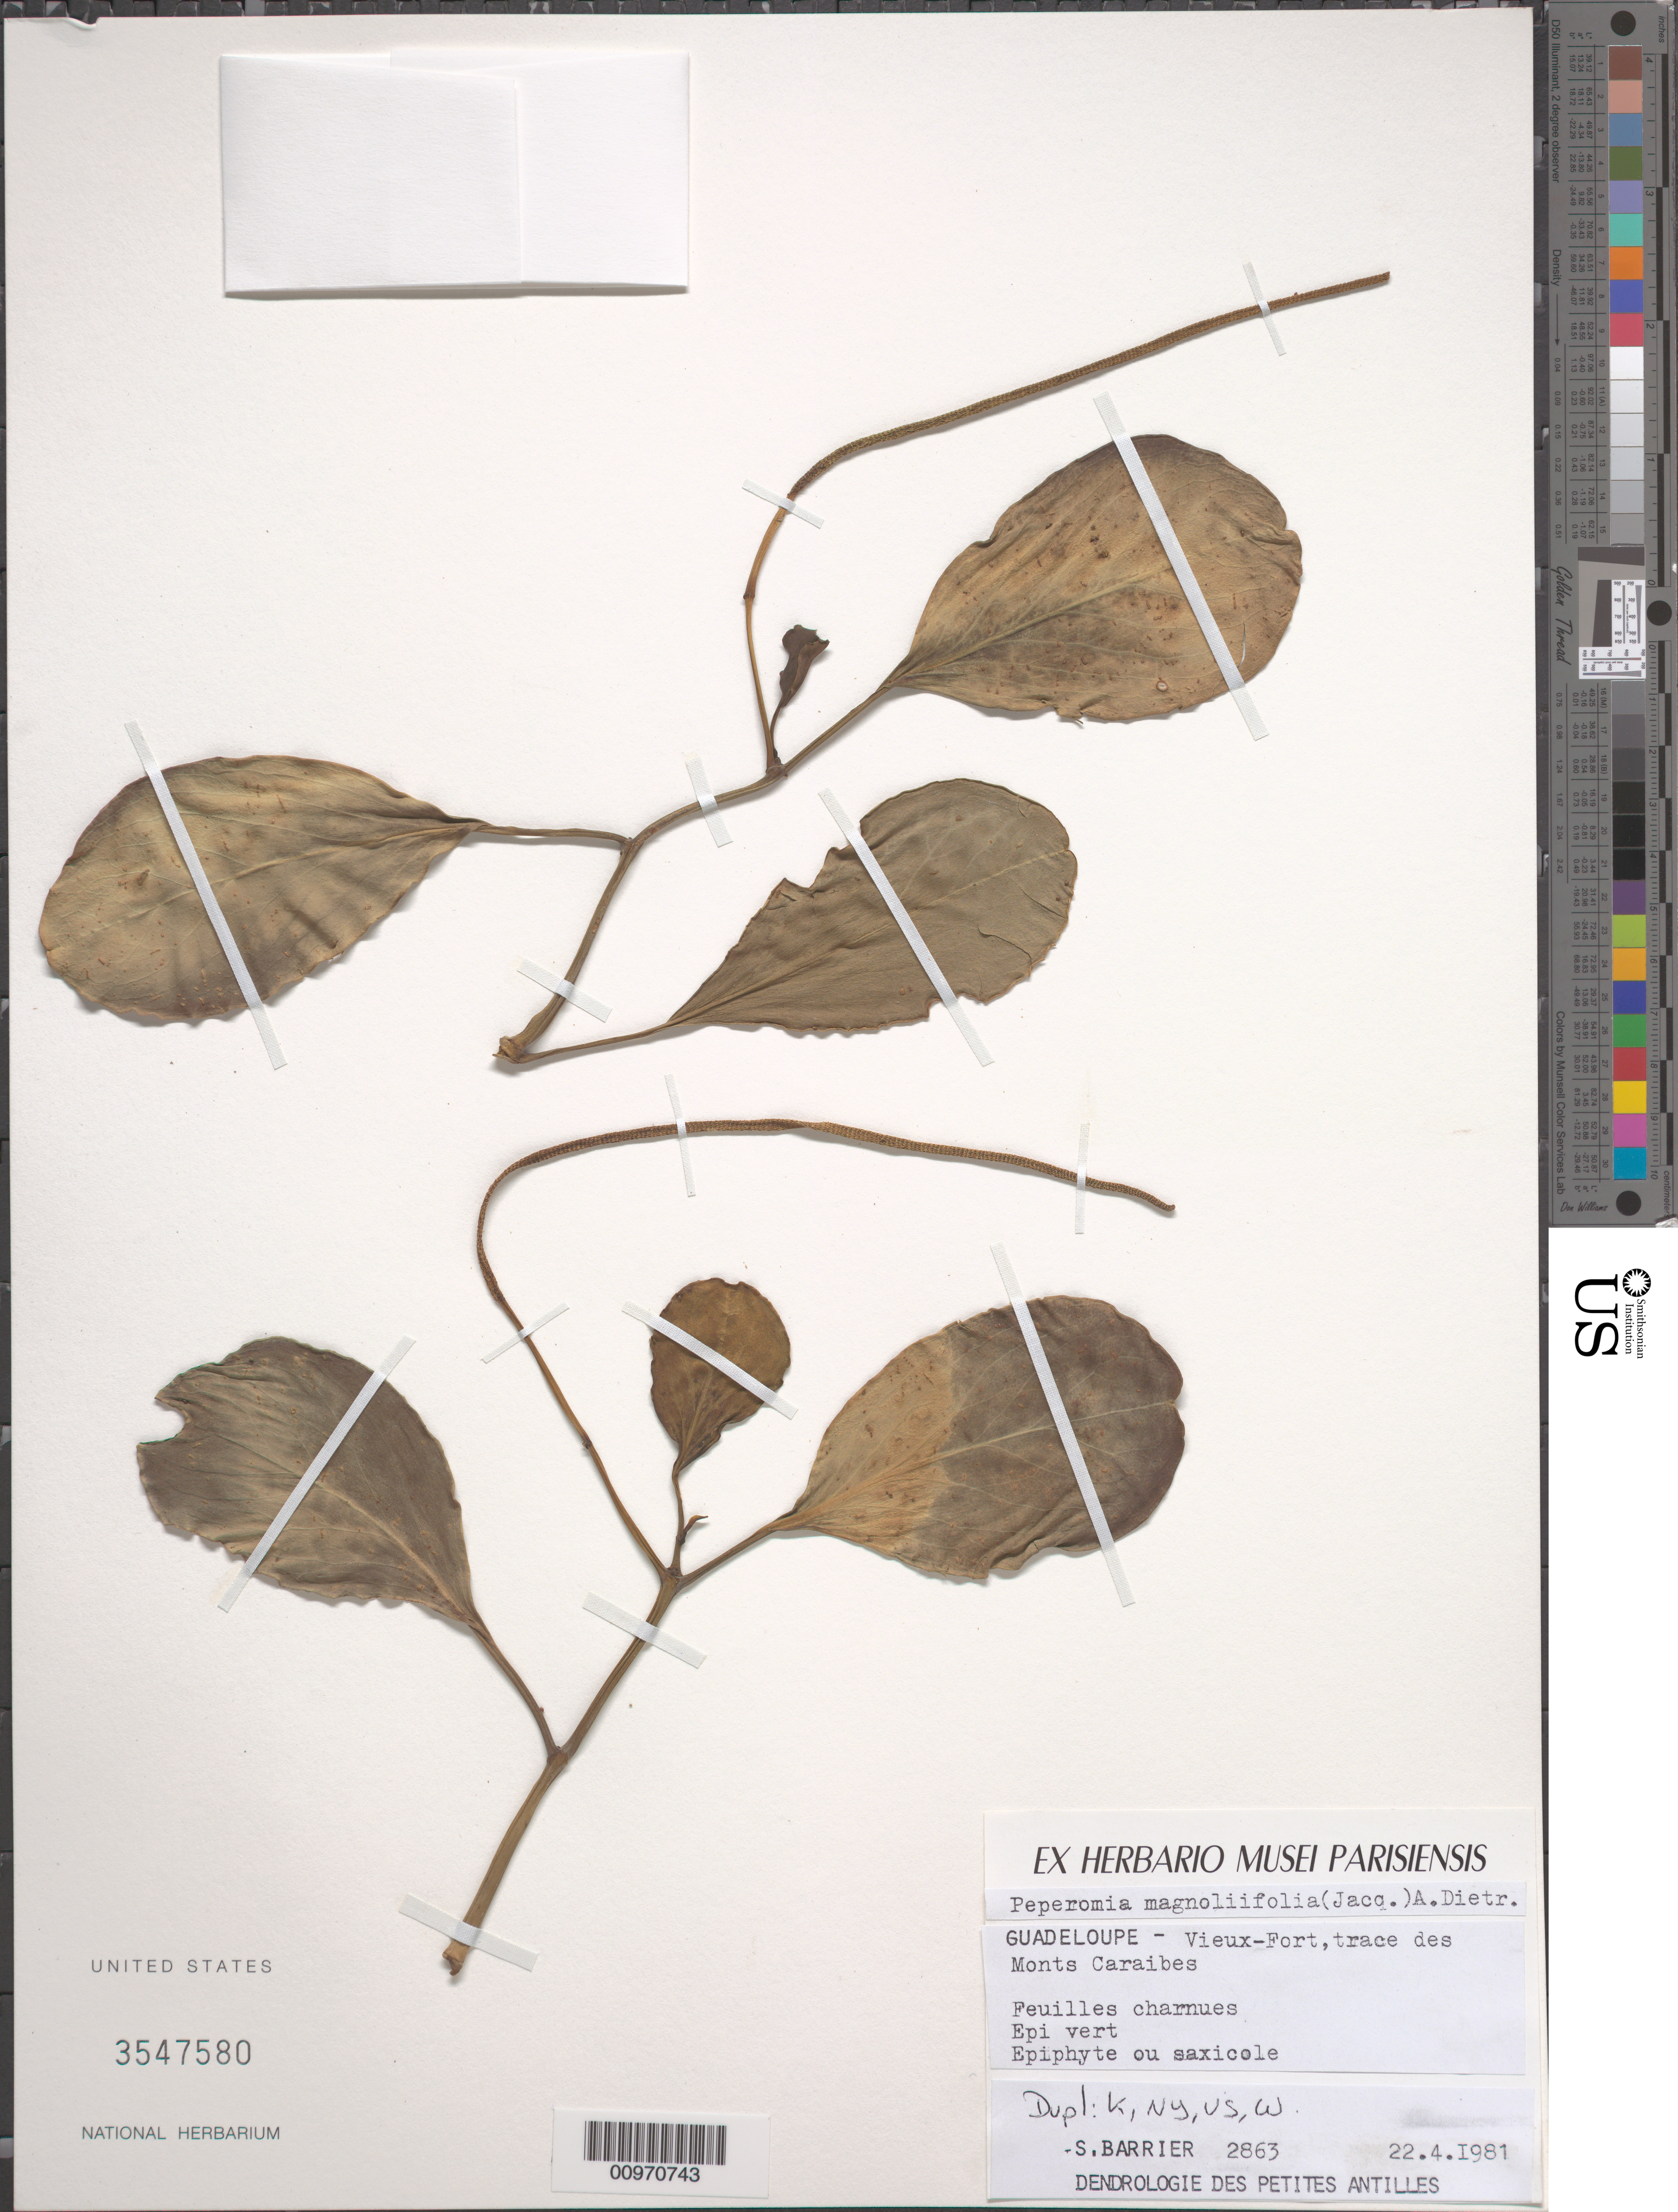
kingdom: Plantae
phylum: Tracheophyta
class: Magnoliopsida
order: Piperales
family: Piperaceae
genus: Peperomia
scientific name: Peperomia magnoliifolia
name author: (Jacq.) A. Dietr.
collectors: S. Barrier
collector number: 2863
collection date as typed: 22 Apr 1981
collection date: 1981-04-22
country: Guadeloupe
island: Basse Terre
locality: Vieux-Fort, trace de Monts Caraibes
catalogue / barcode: US 3547580